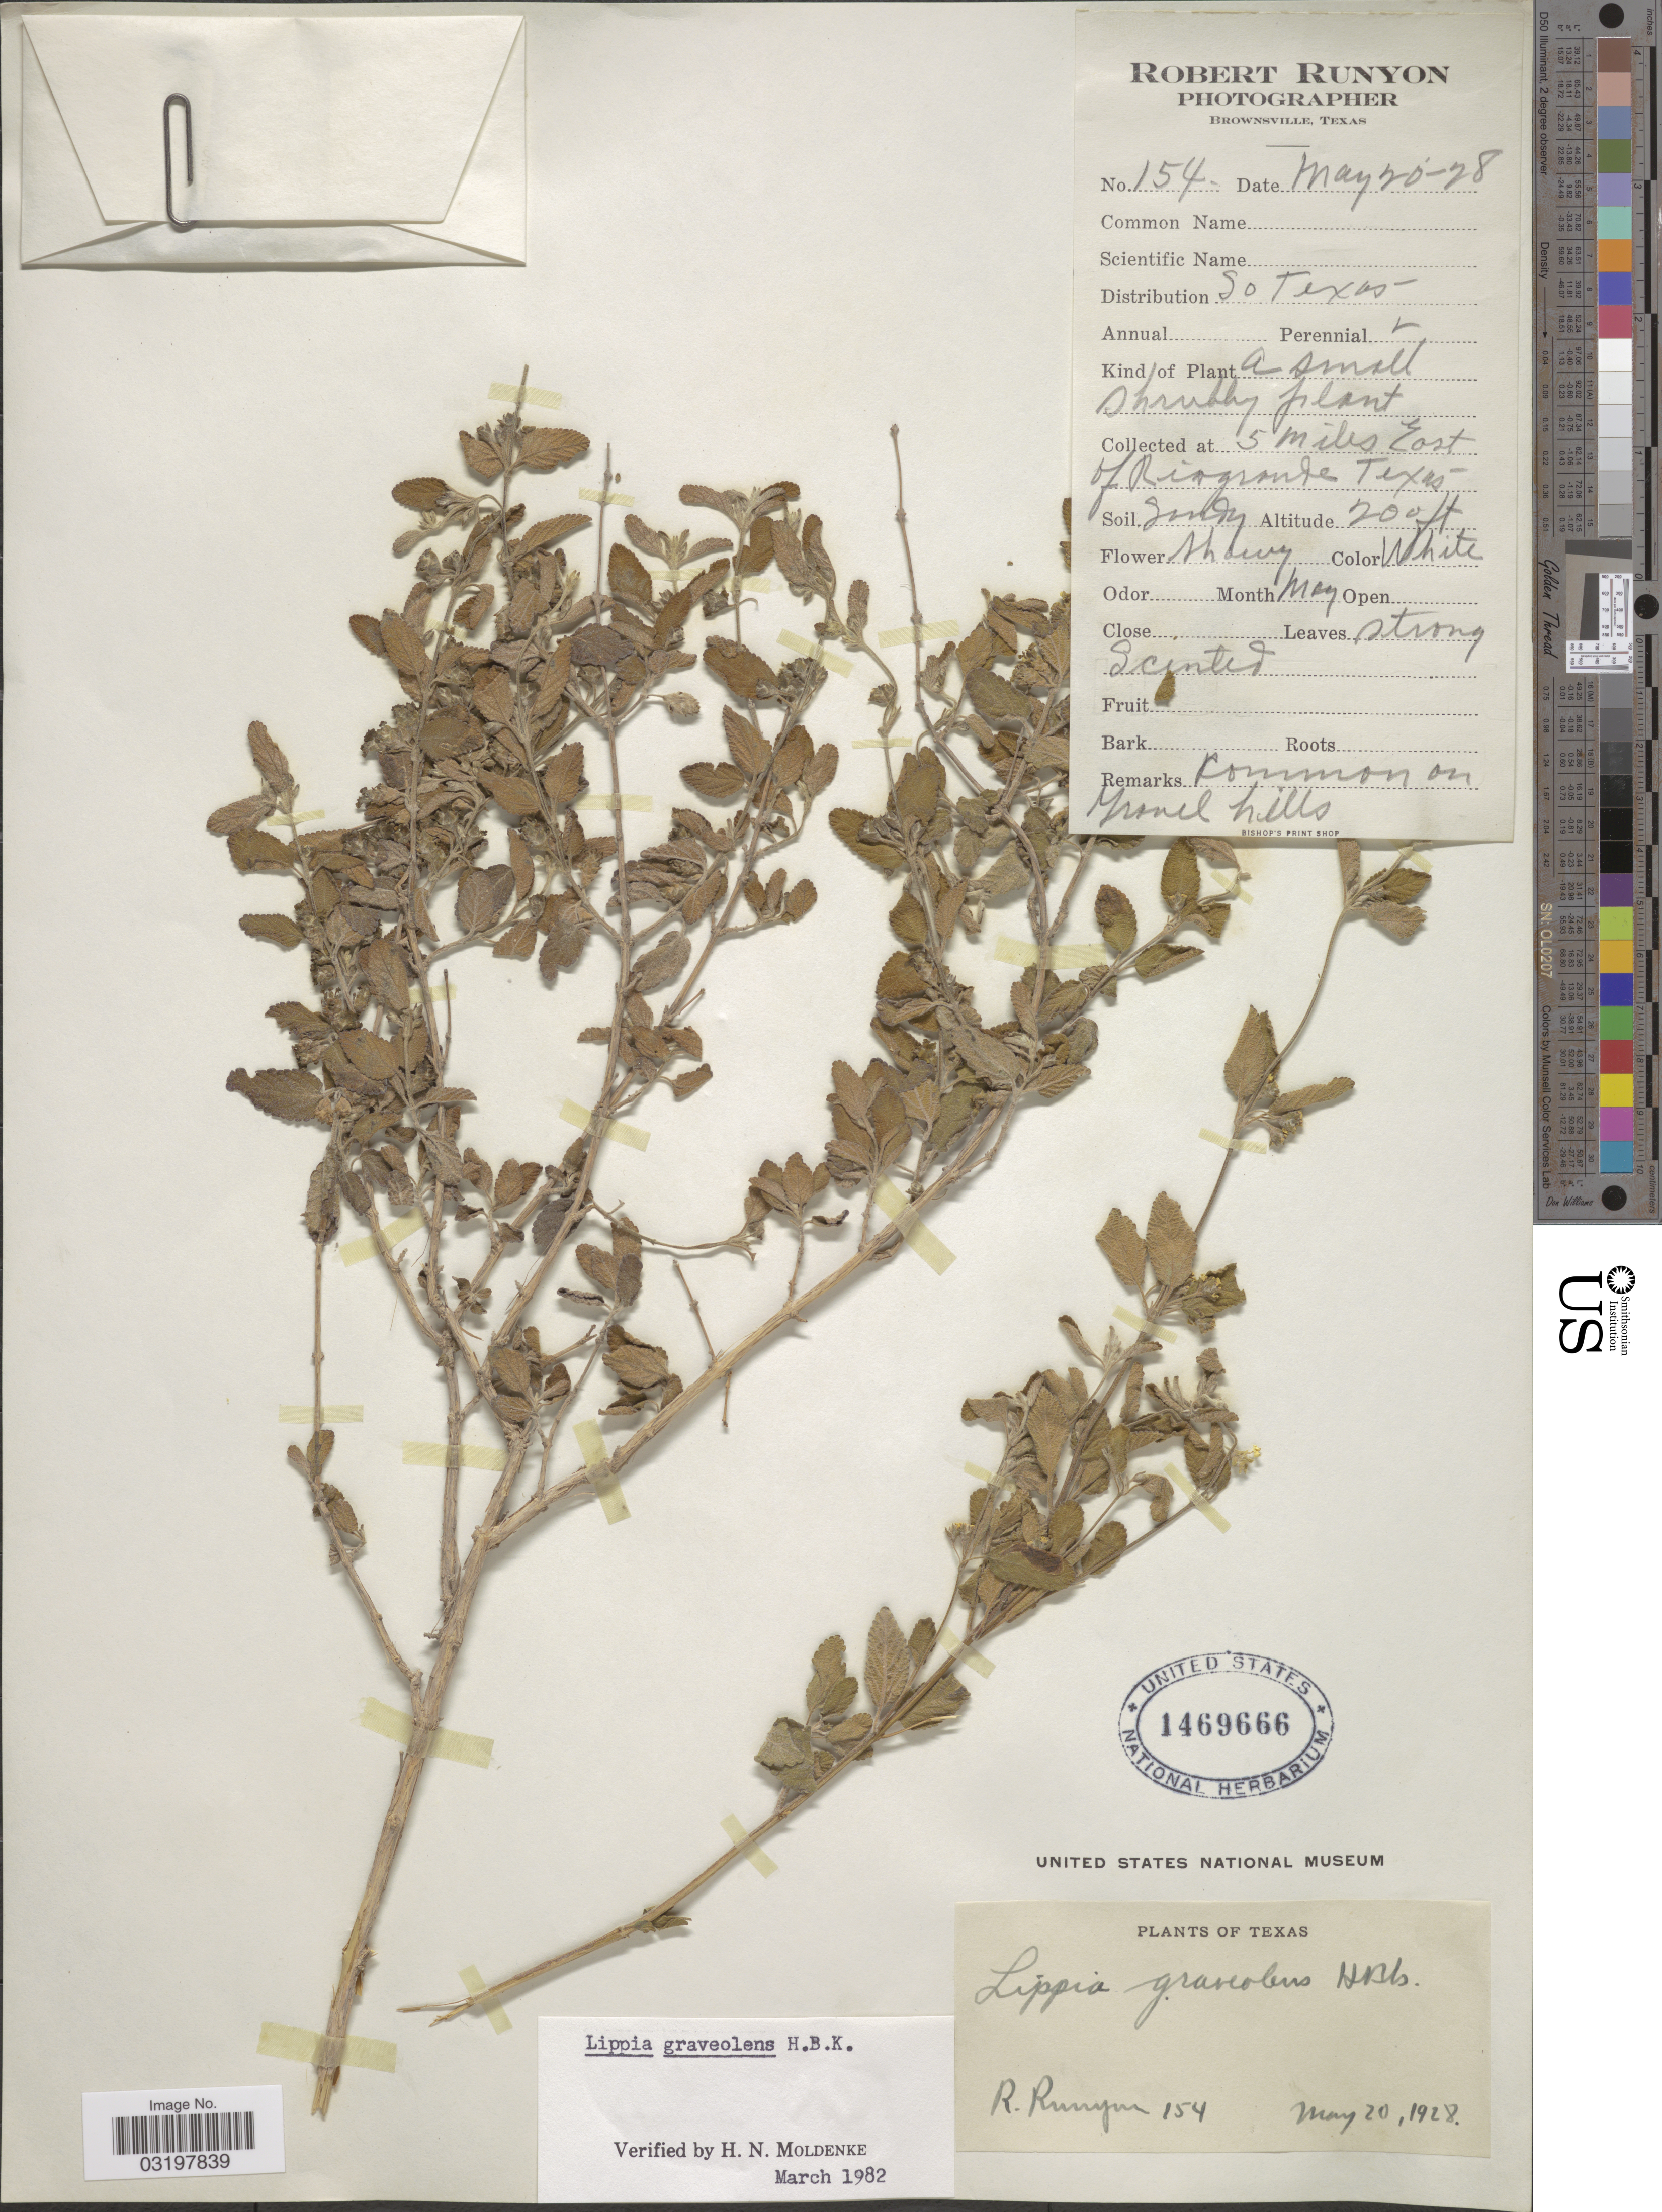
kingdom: Plantae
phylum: Tracheophyta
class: Magnoliopsida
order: Lamiales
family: Verbenaceae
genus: Lippia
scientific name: Lippia graveolens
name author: Kunth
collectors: R. Runyon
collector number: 154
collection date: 1928-05-20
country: United States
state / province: Texas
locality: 5 miles East of Riogrande Texas.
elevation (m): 61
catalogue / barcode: US 1469666